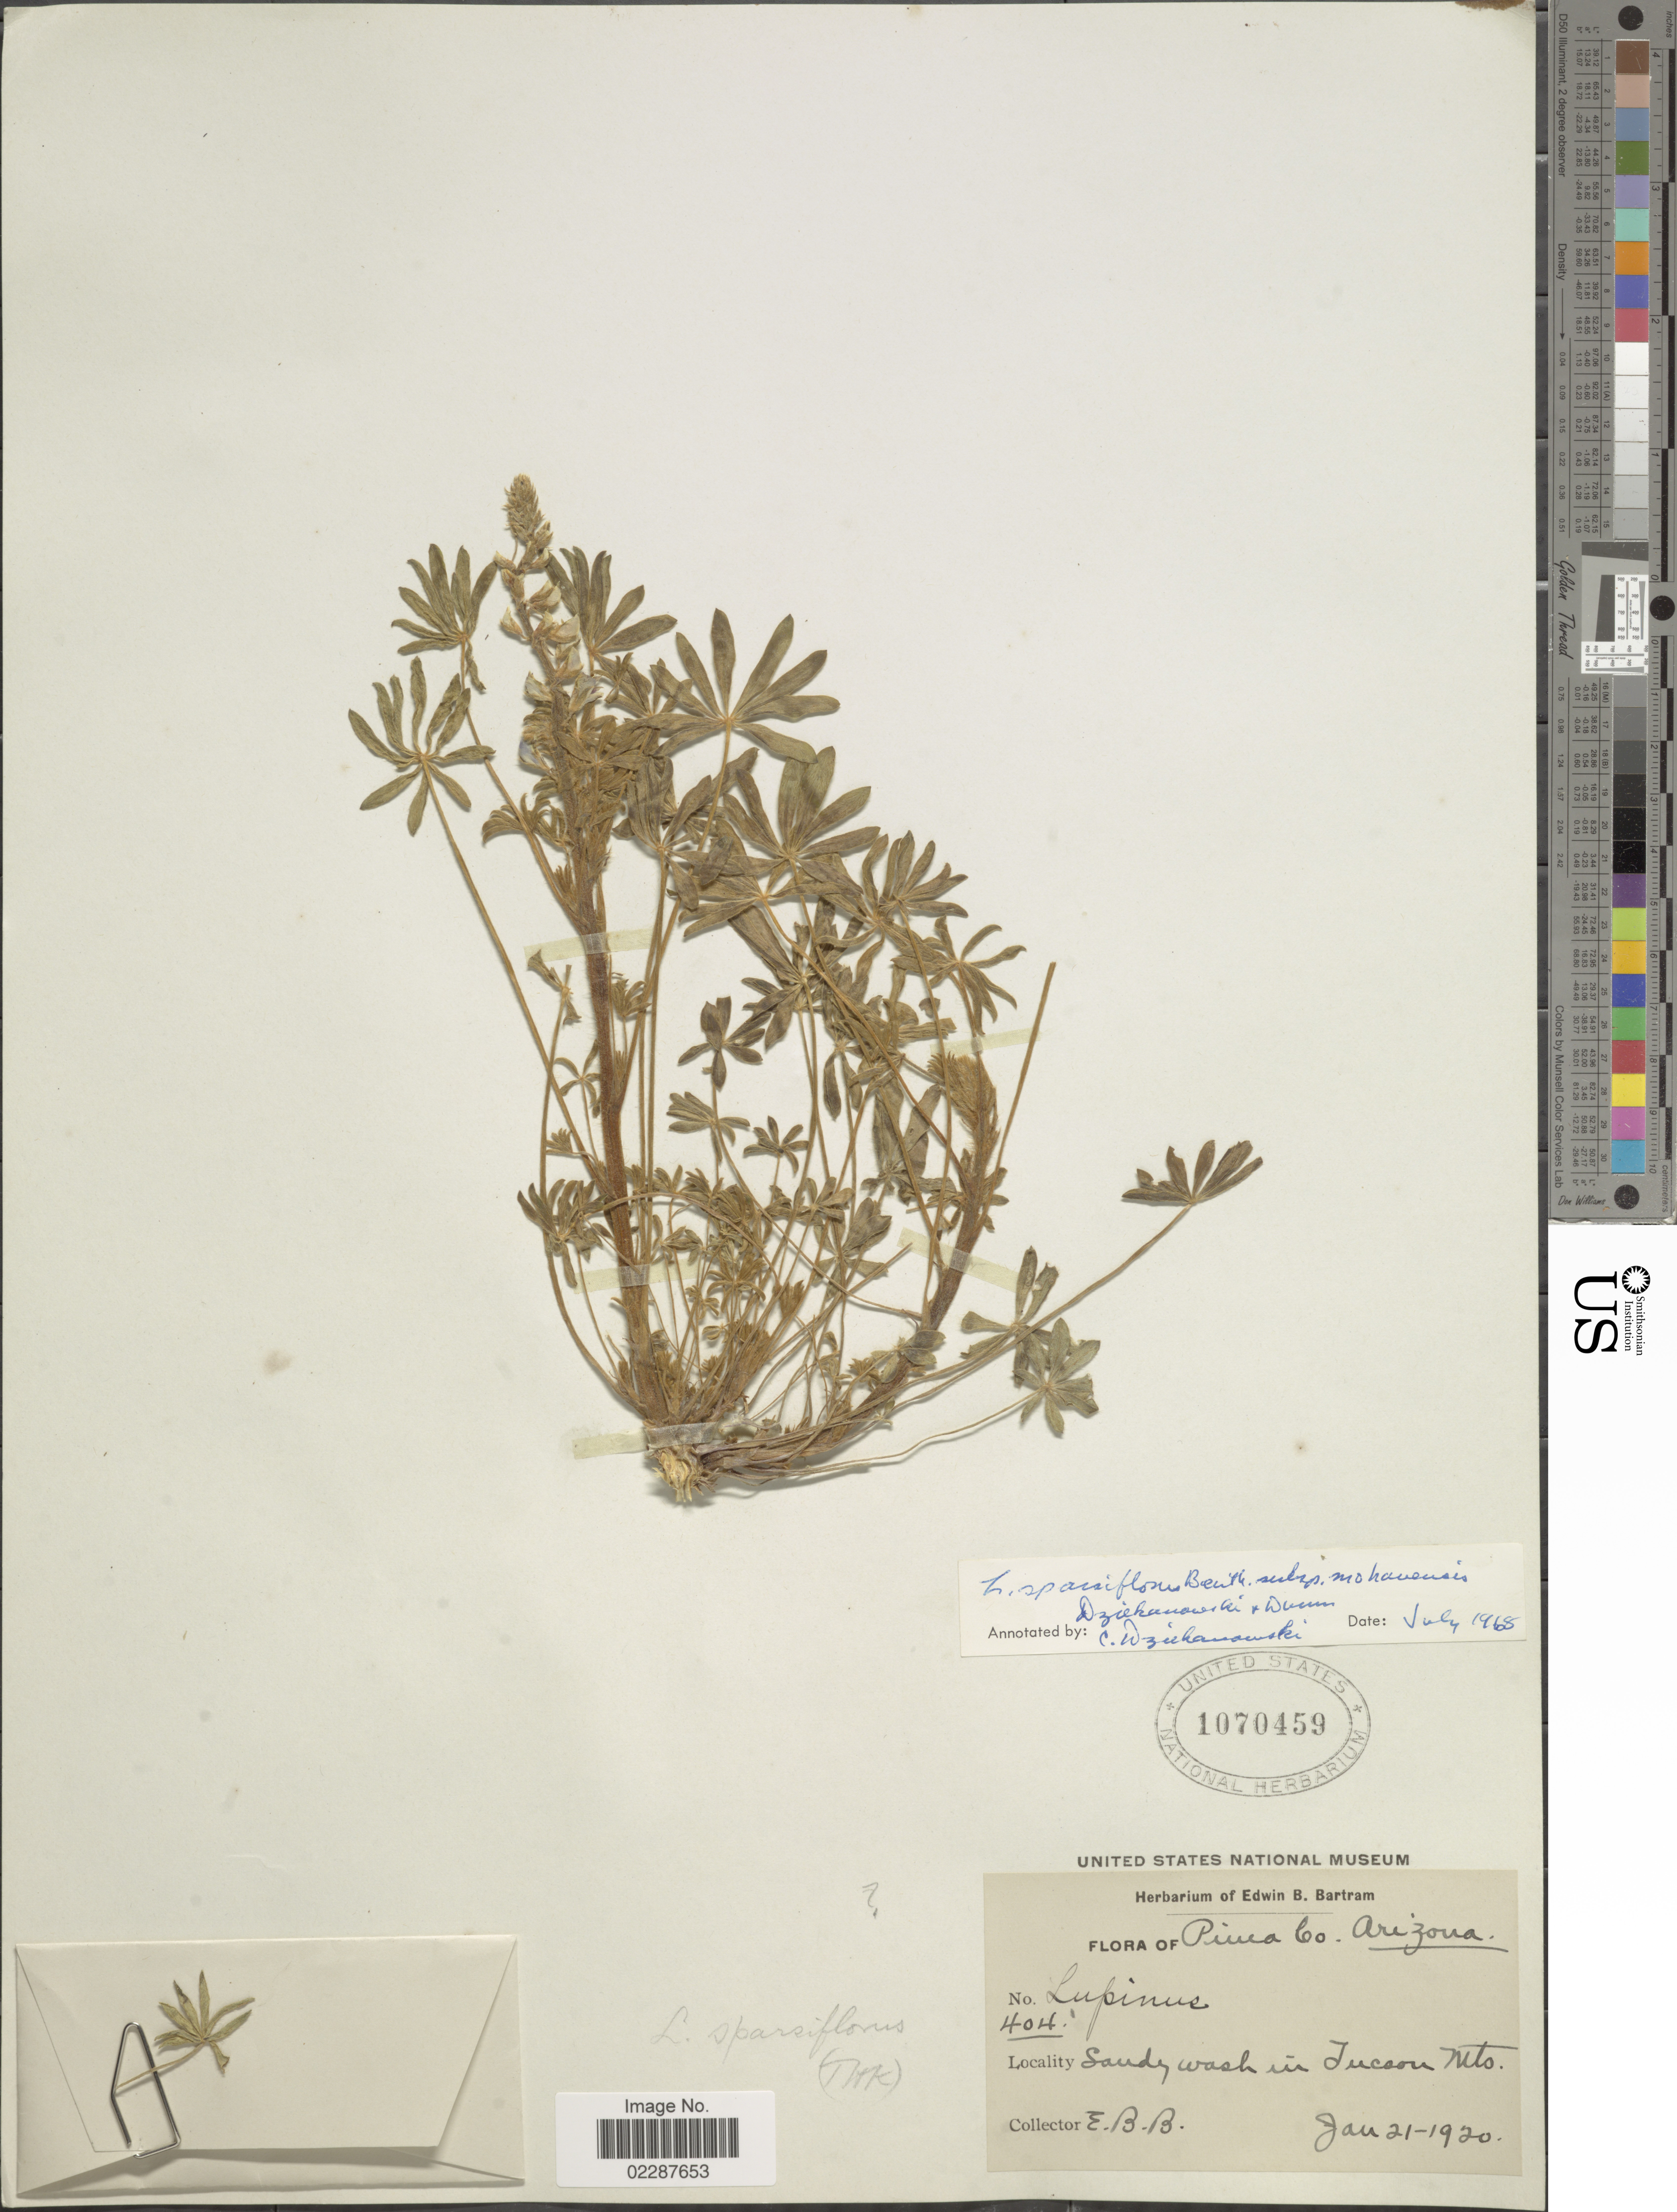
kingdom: Plantae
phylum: Tracheophyta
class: Magnoliopsida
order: Fabales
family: Fabaceae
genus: Lupinus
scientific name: Lupinus sparsiflorus subsp. mohavensis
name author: Dziekanowski & D.B. Dunn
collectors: E. B. Bartram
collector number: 404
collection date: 1920-01-21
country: United States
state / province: Arizona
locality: Pima Co. Sandy wash in Tucosn Mts.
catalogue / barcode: US 1070459